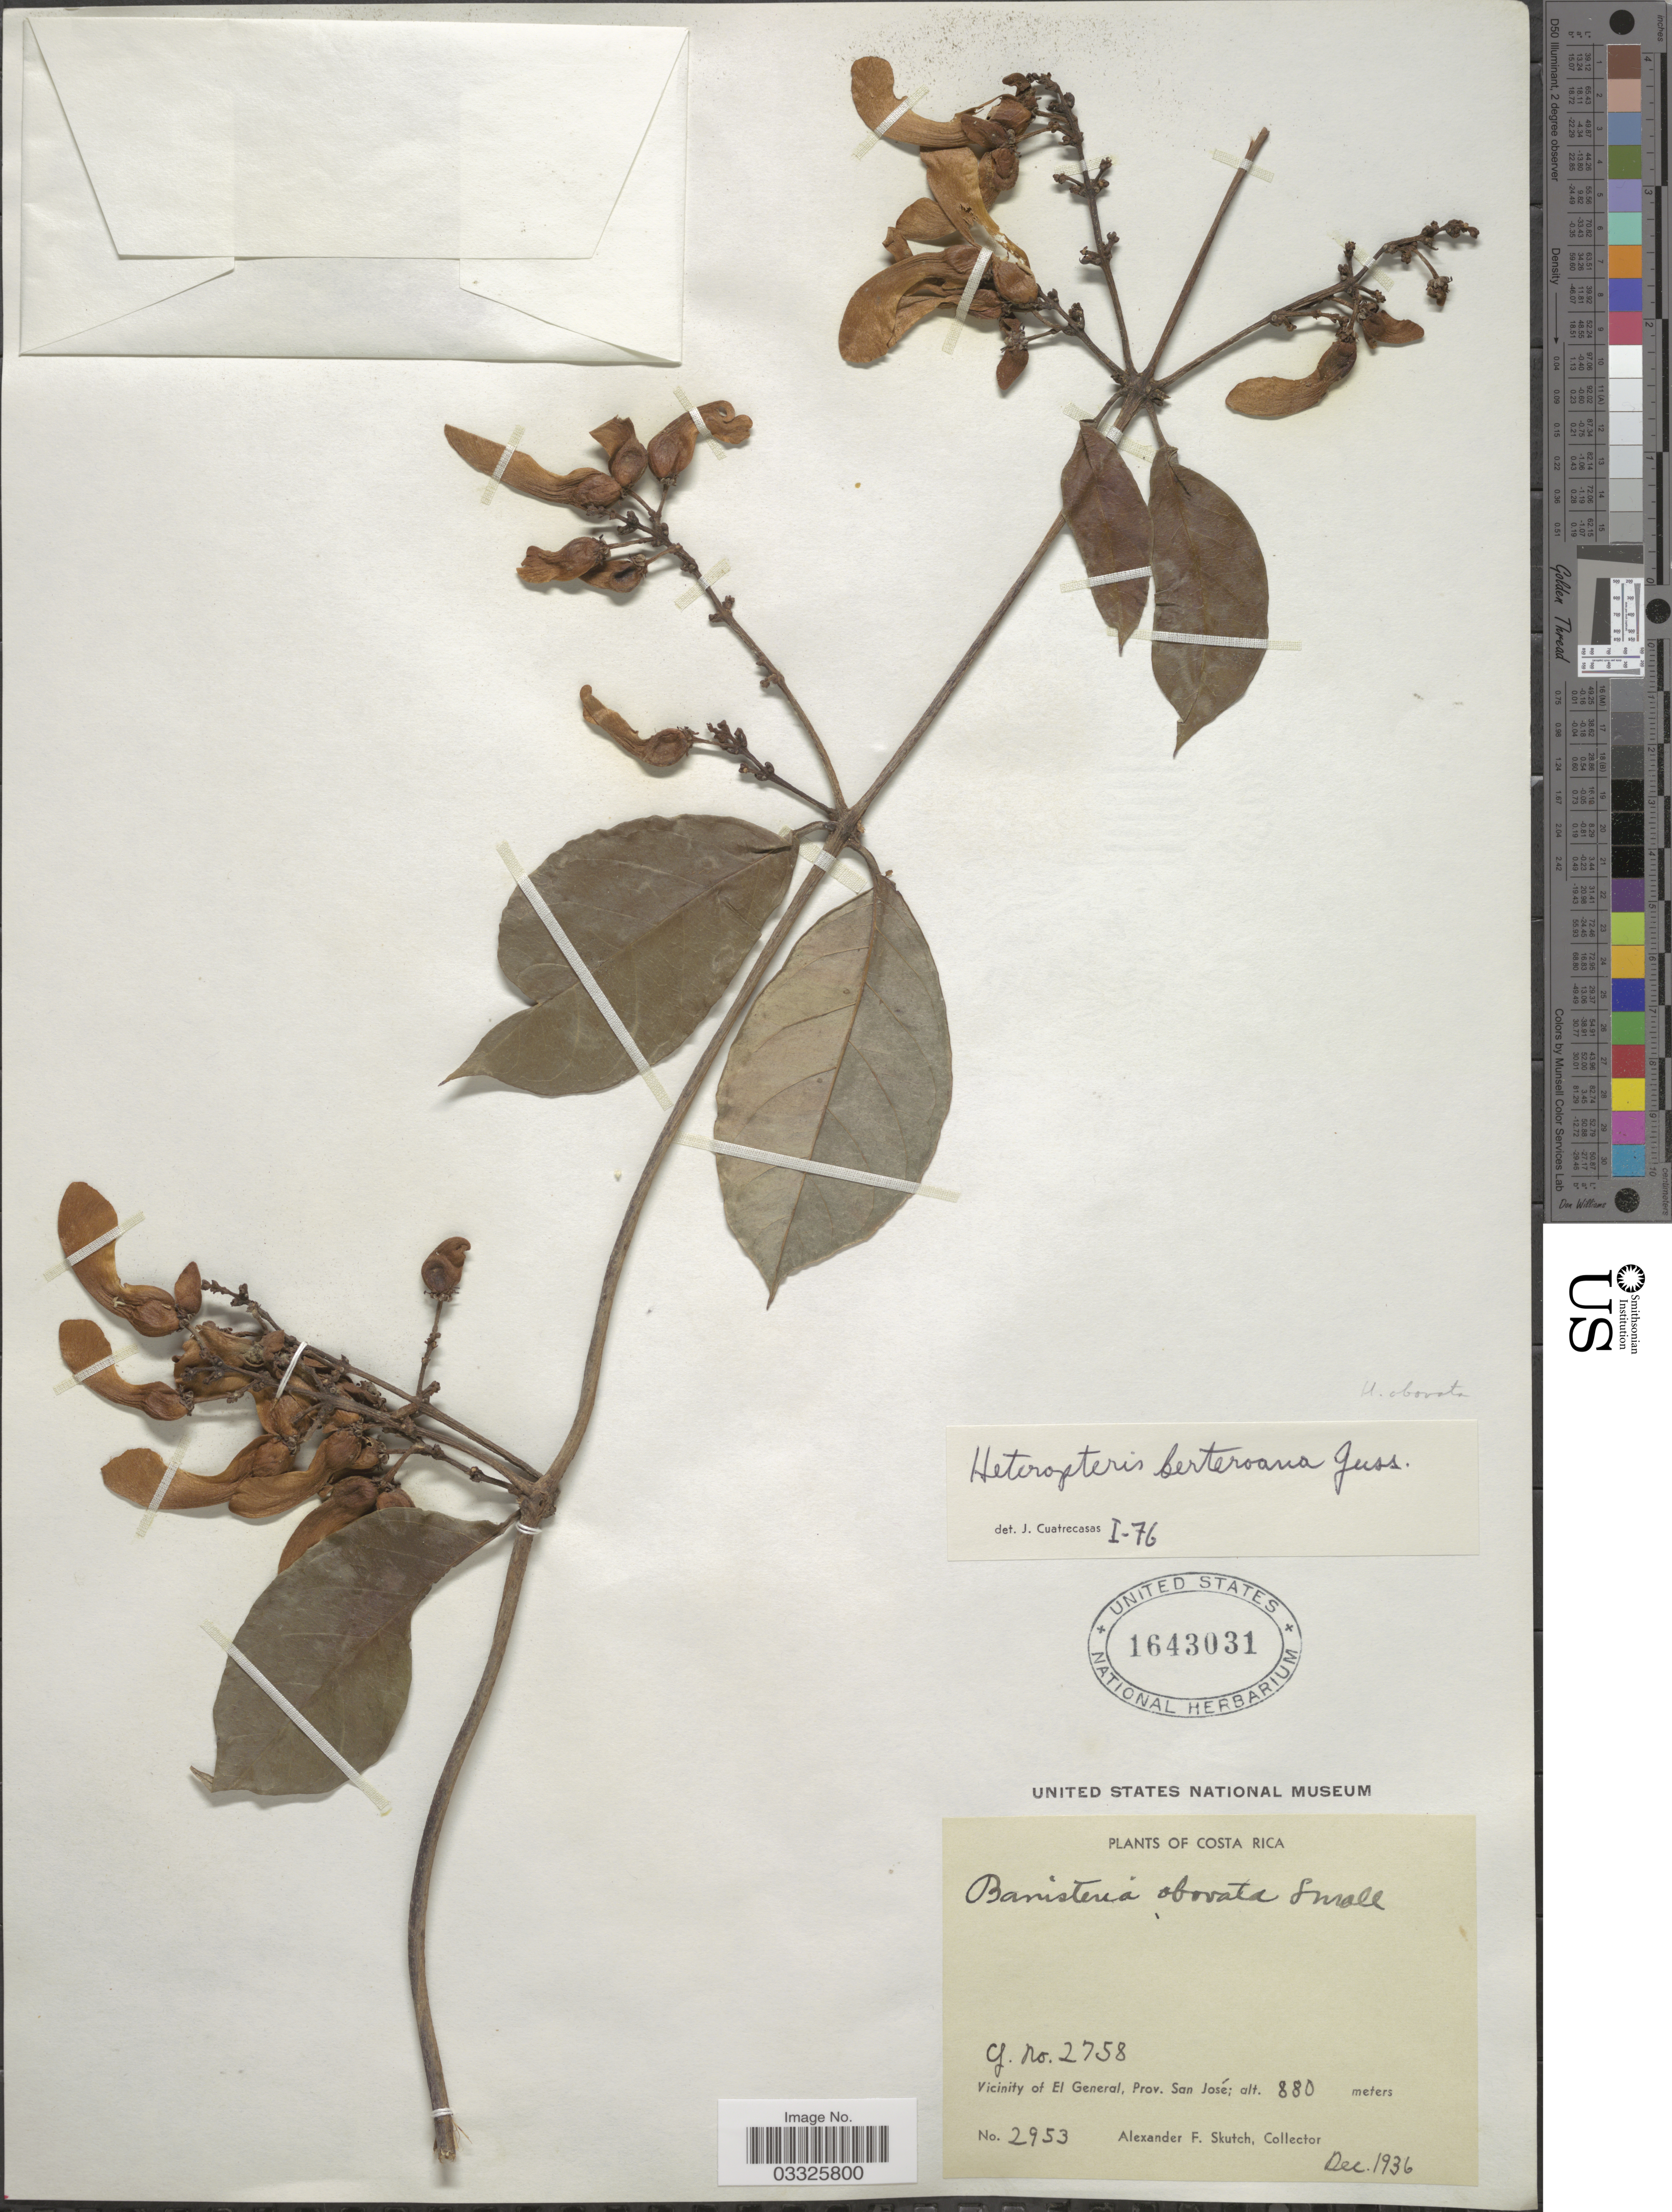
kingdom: Plantae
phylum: Tracheophyta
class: Magnoliopsida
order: Malpighiales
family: Malpighiaceae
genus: Heteropterys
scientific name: Heteropterys obovata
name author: (Small) Cuatrec. & Croat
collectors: A. F. Skutch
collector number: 2953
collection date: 1936-12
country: Costa Rica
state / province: San José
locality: Vicinity of El General.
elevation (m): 880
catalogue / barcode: US 1643031